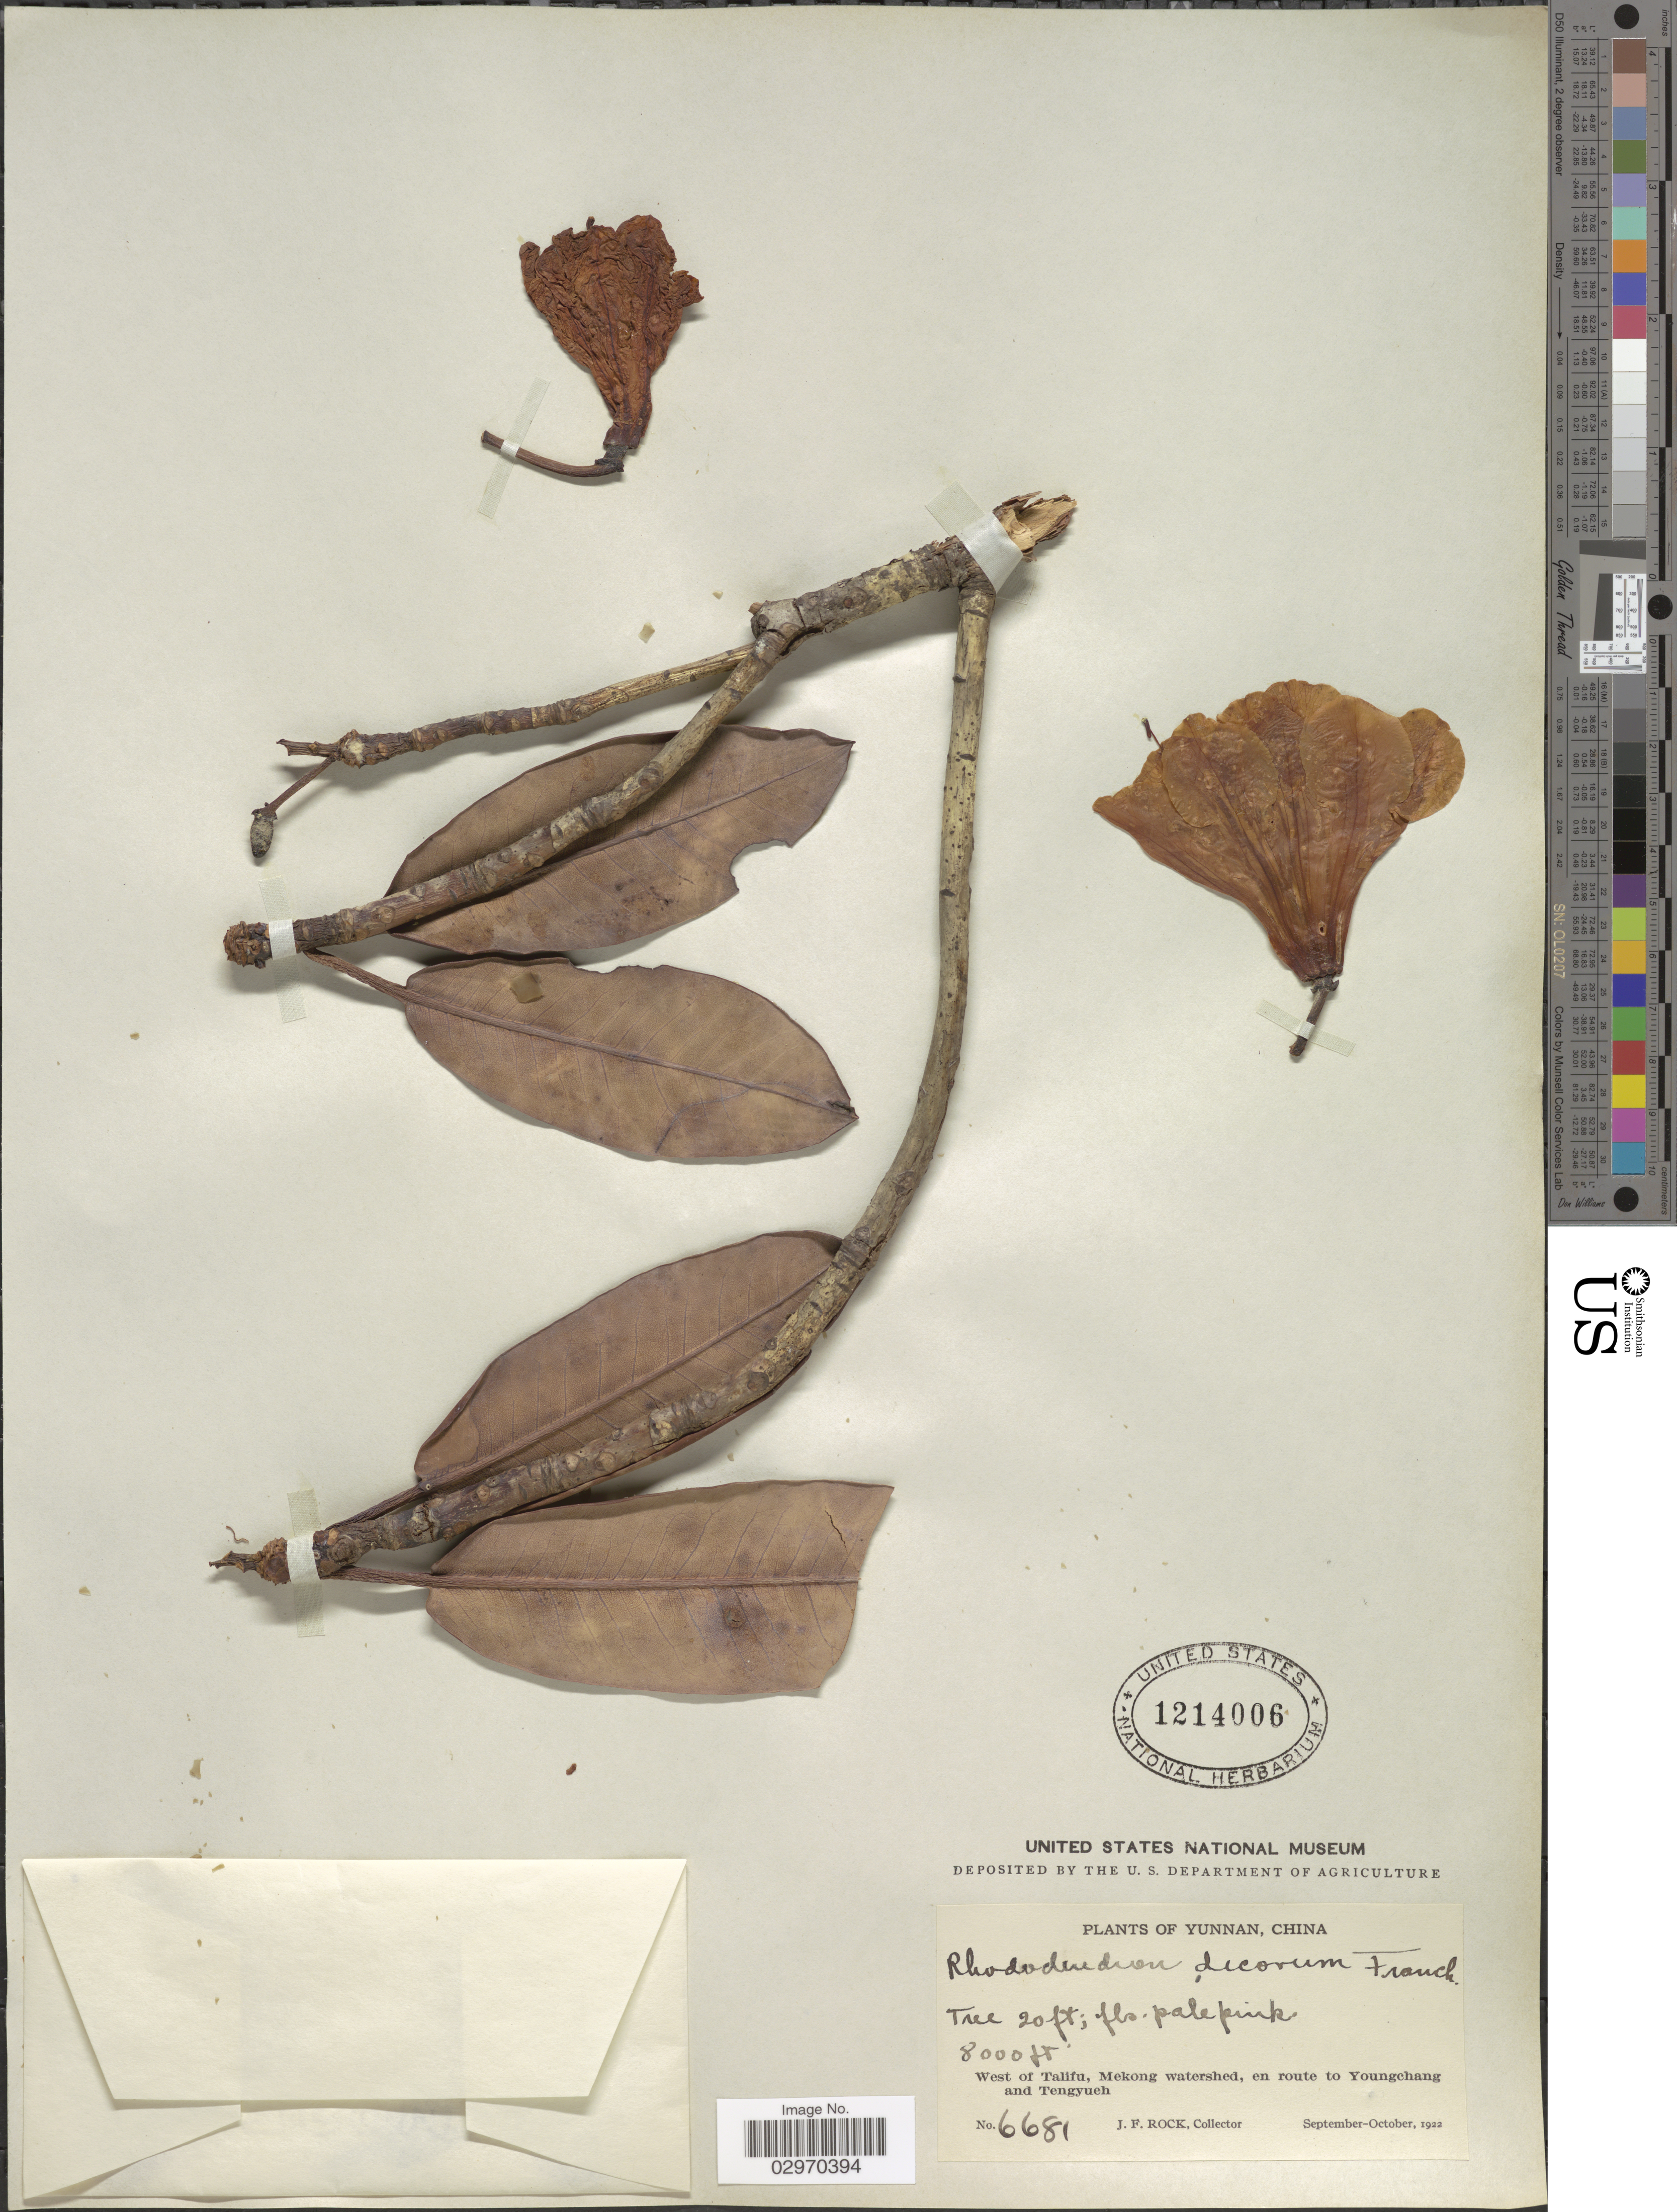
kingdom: Plantae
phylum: Tracheophyta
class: Magnoliopsida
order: Ericales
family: Ericaceae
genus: Rhododendron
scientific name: Rhododendron decorum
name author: Franch.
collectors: J. Rock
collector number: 6681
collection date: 1922-09/1922-10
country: China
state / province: Yunnan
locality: West of Talifu, Mekong watershed, en route to Youngchang and Tengyueh.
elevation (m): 2438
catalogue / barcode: US 1214006